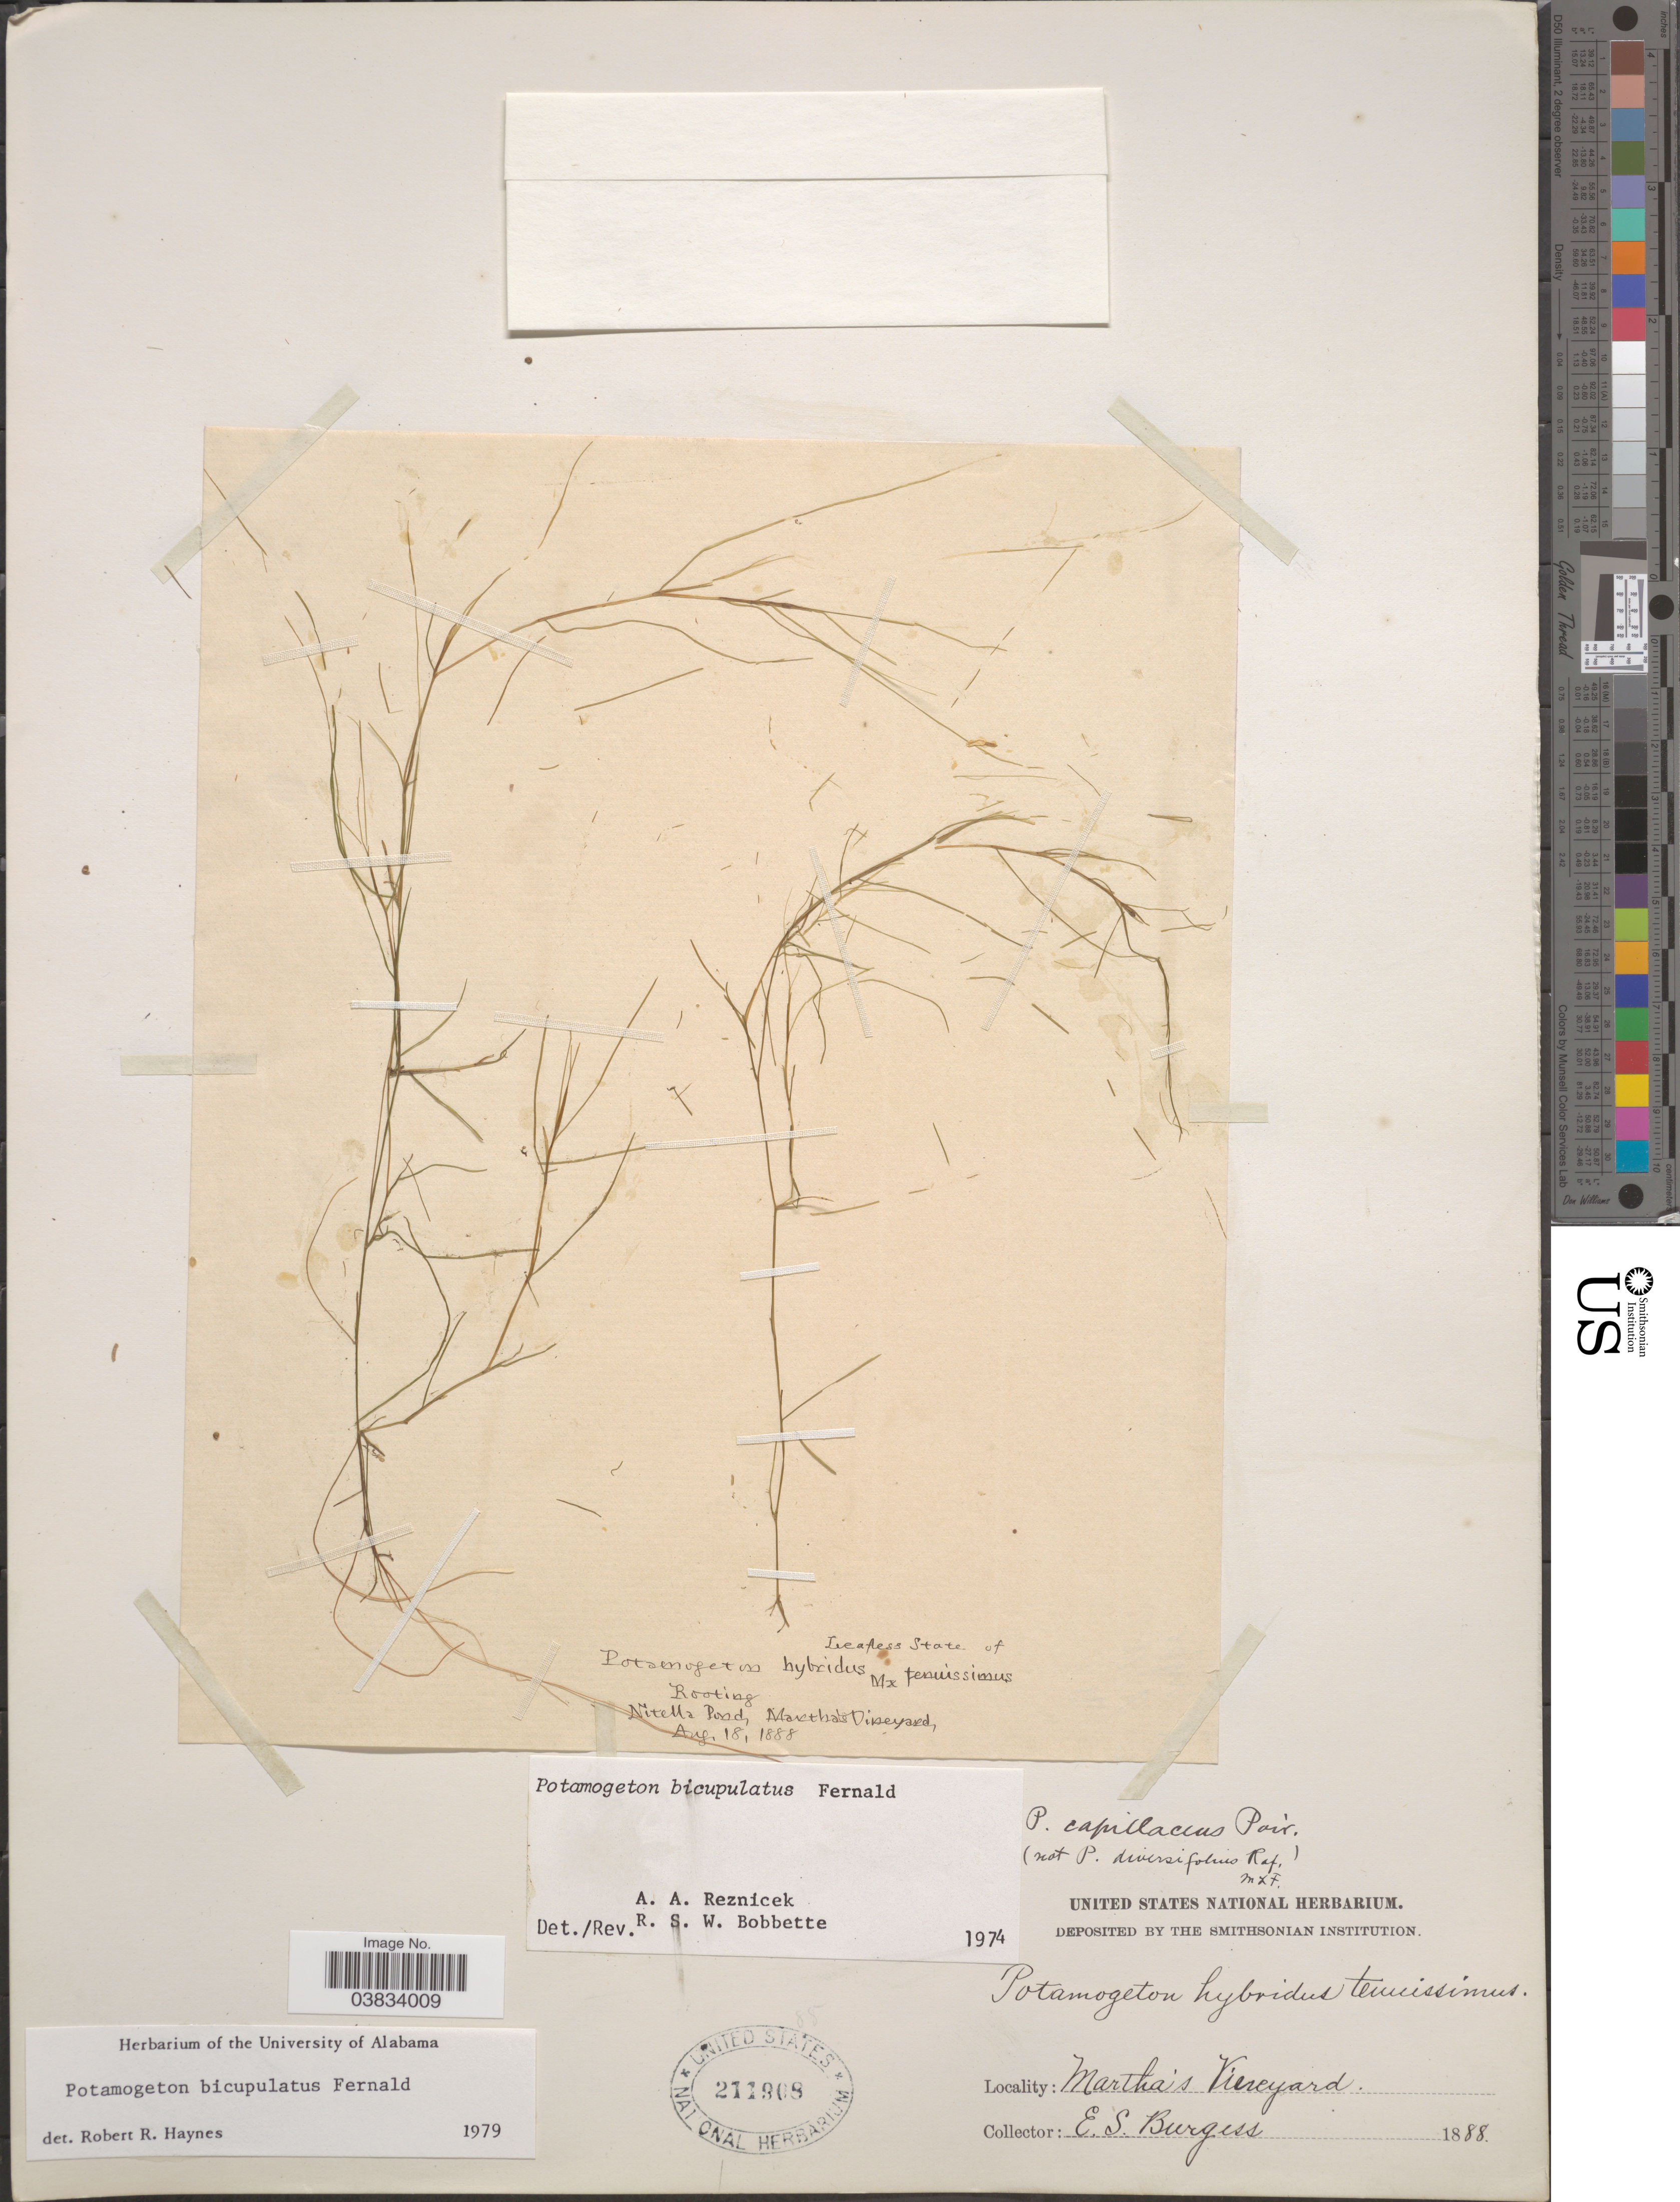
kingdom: Plantae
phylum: Tracheophyta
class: Liliopsida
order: Alismatales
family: Potamogetonaceae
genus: Potamogeton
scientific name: Potamogeton bicupulatus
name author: Fernald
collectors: E. Burgess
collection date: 1888-08-18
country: United States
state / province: Massachusetts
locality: Martha's Vineyard. Nitella Pond.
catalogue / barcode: US 211808